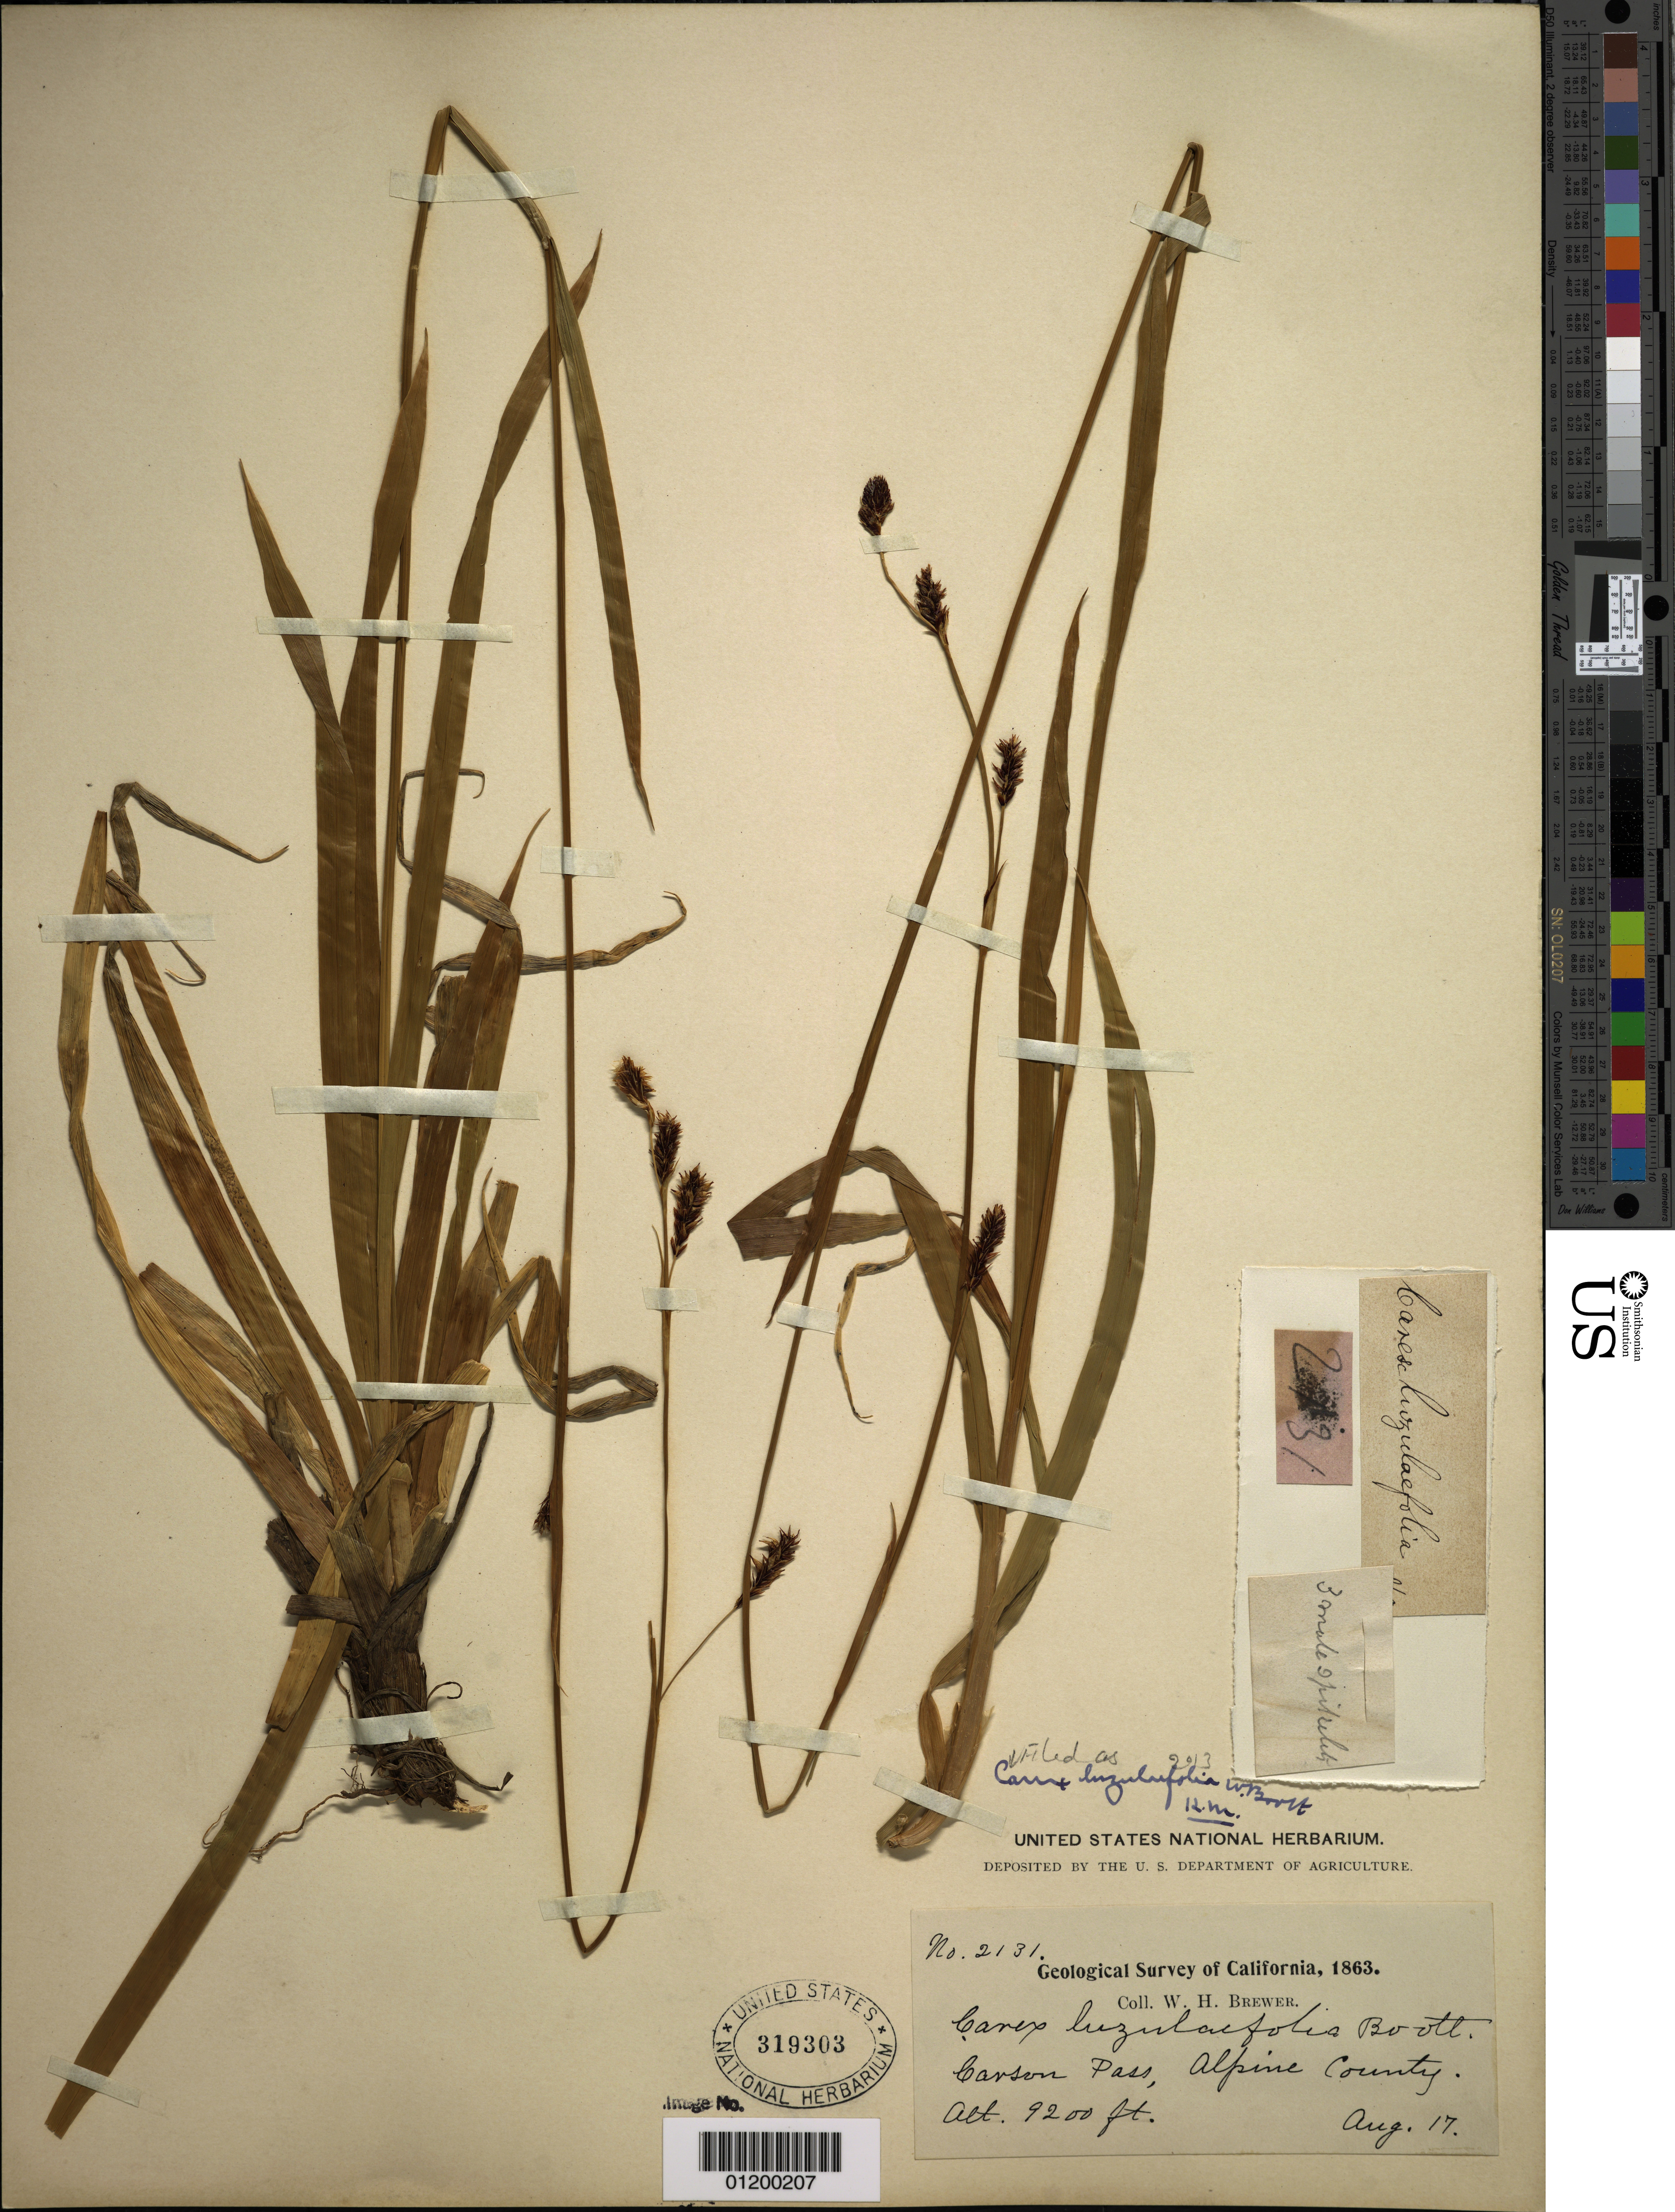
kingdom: Plantae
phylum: Tracheophyta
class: Liliopsida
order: Poales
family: Cyperaceae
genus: Carex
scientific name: Carex luzulifolia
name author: W. Boott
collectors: W. H. Brewer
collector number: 2131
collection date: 1863-08-17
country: United States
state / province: California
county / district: Alpine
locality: Carson Pass.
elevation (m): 2804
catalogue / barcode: US 319303